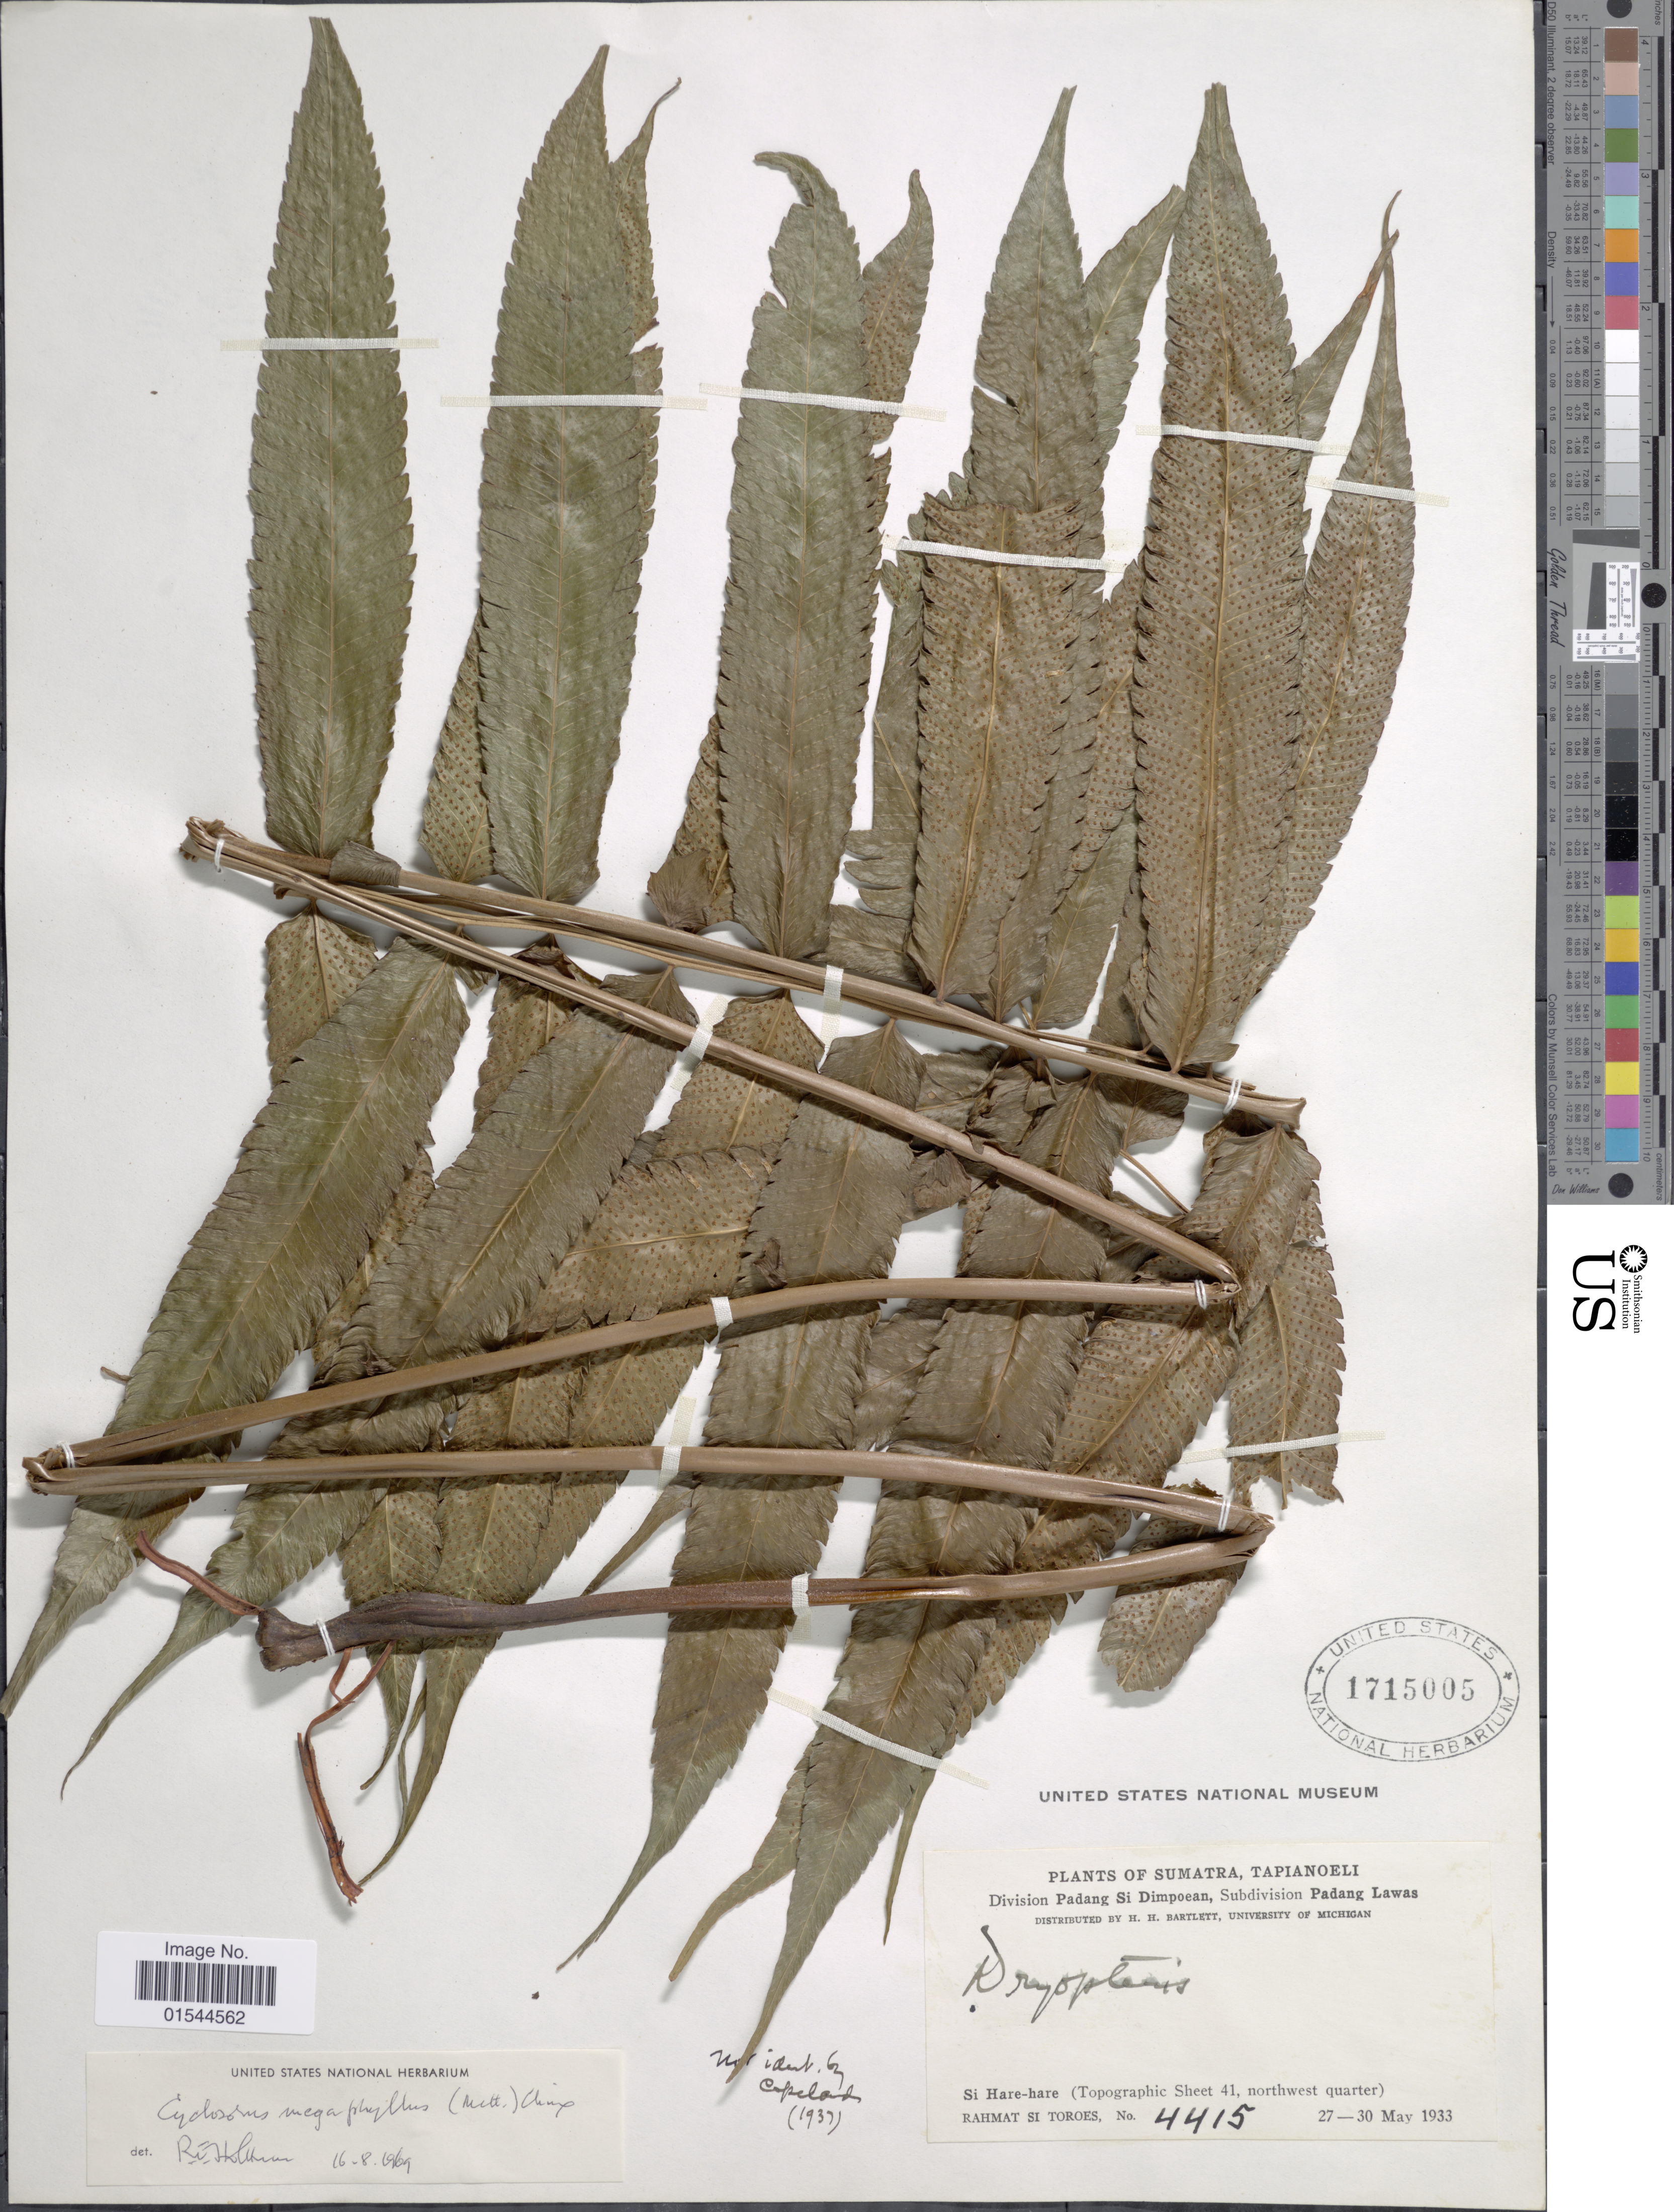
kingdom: Plantae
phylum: Tracheophyta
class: Polypodiopsida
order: Polypodiales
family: Thelypteridaceae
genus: Pneumatopteris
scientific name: Pneumatopteris pennigera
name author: (G. Forst.) Holttum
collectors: Rahmat Si Boeea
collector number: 4415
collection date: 1933-05-27/1933-05-30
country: Indonesia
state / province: Sumatra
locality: Sumatra, Tapianoeli, Division of Padang Si Dimpoean, Subdivision Padang Lawas, Si Hare-hare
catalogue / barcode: US 1715005